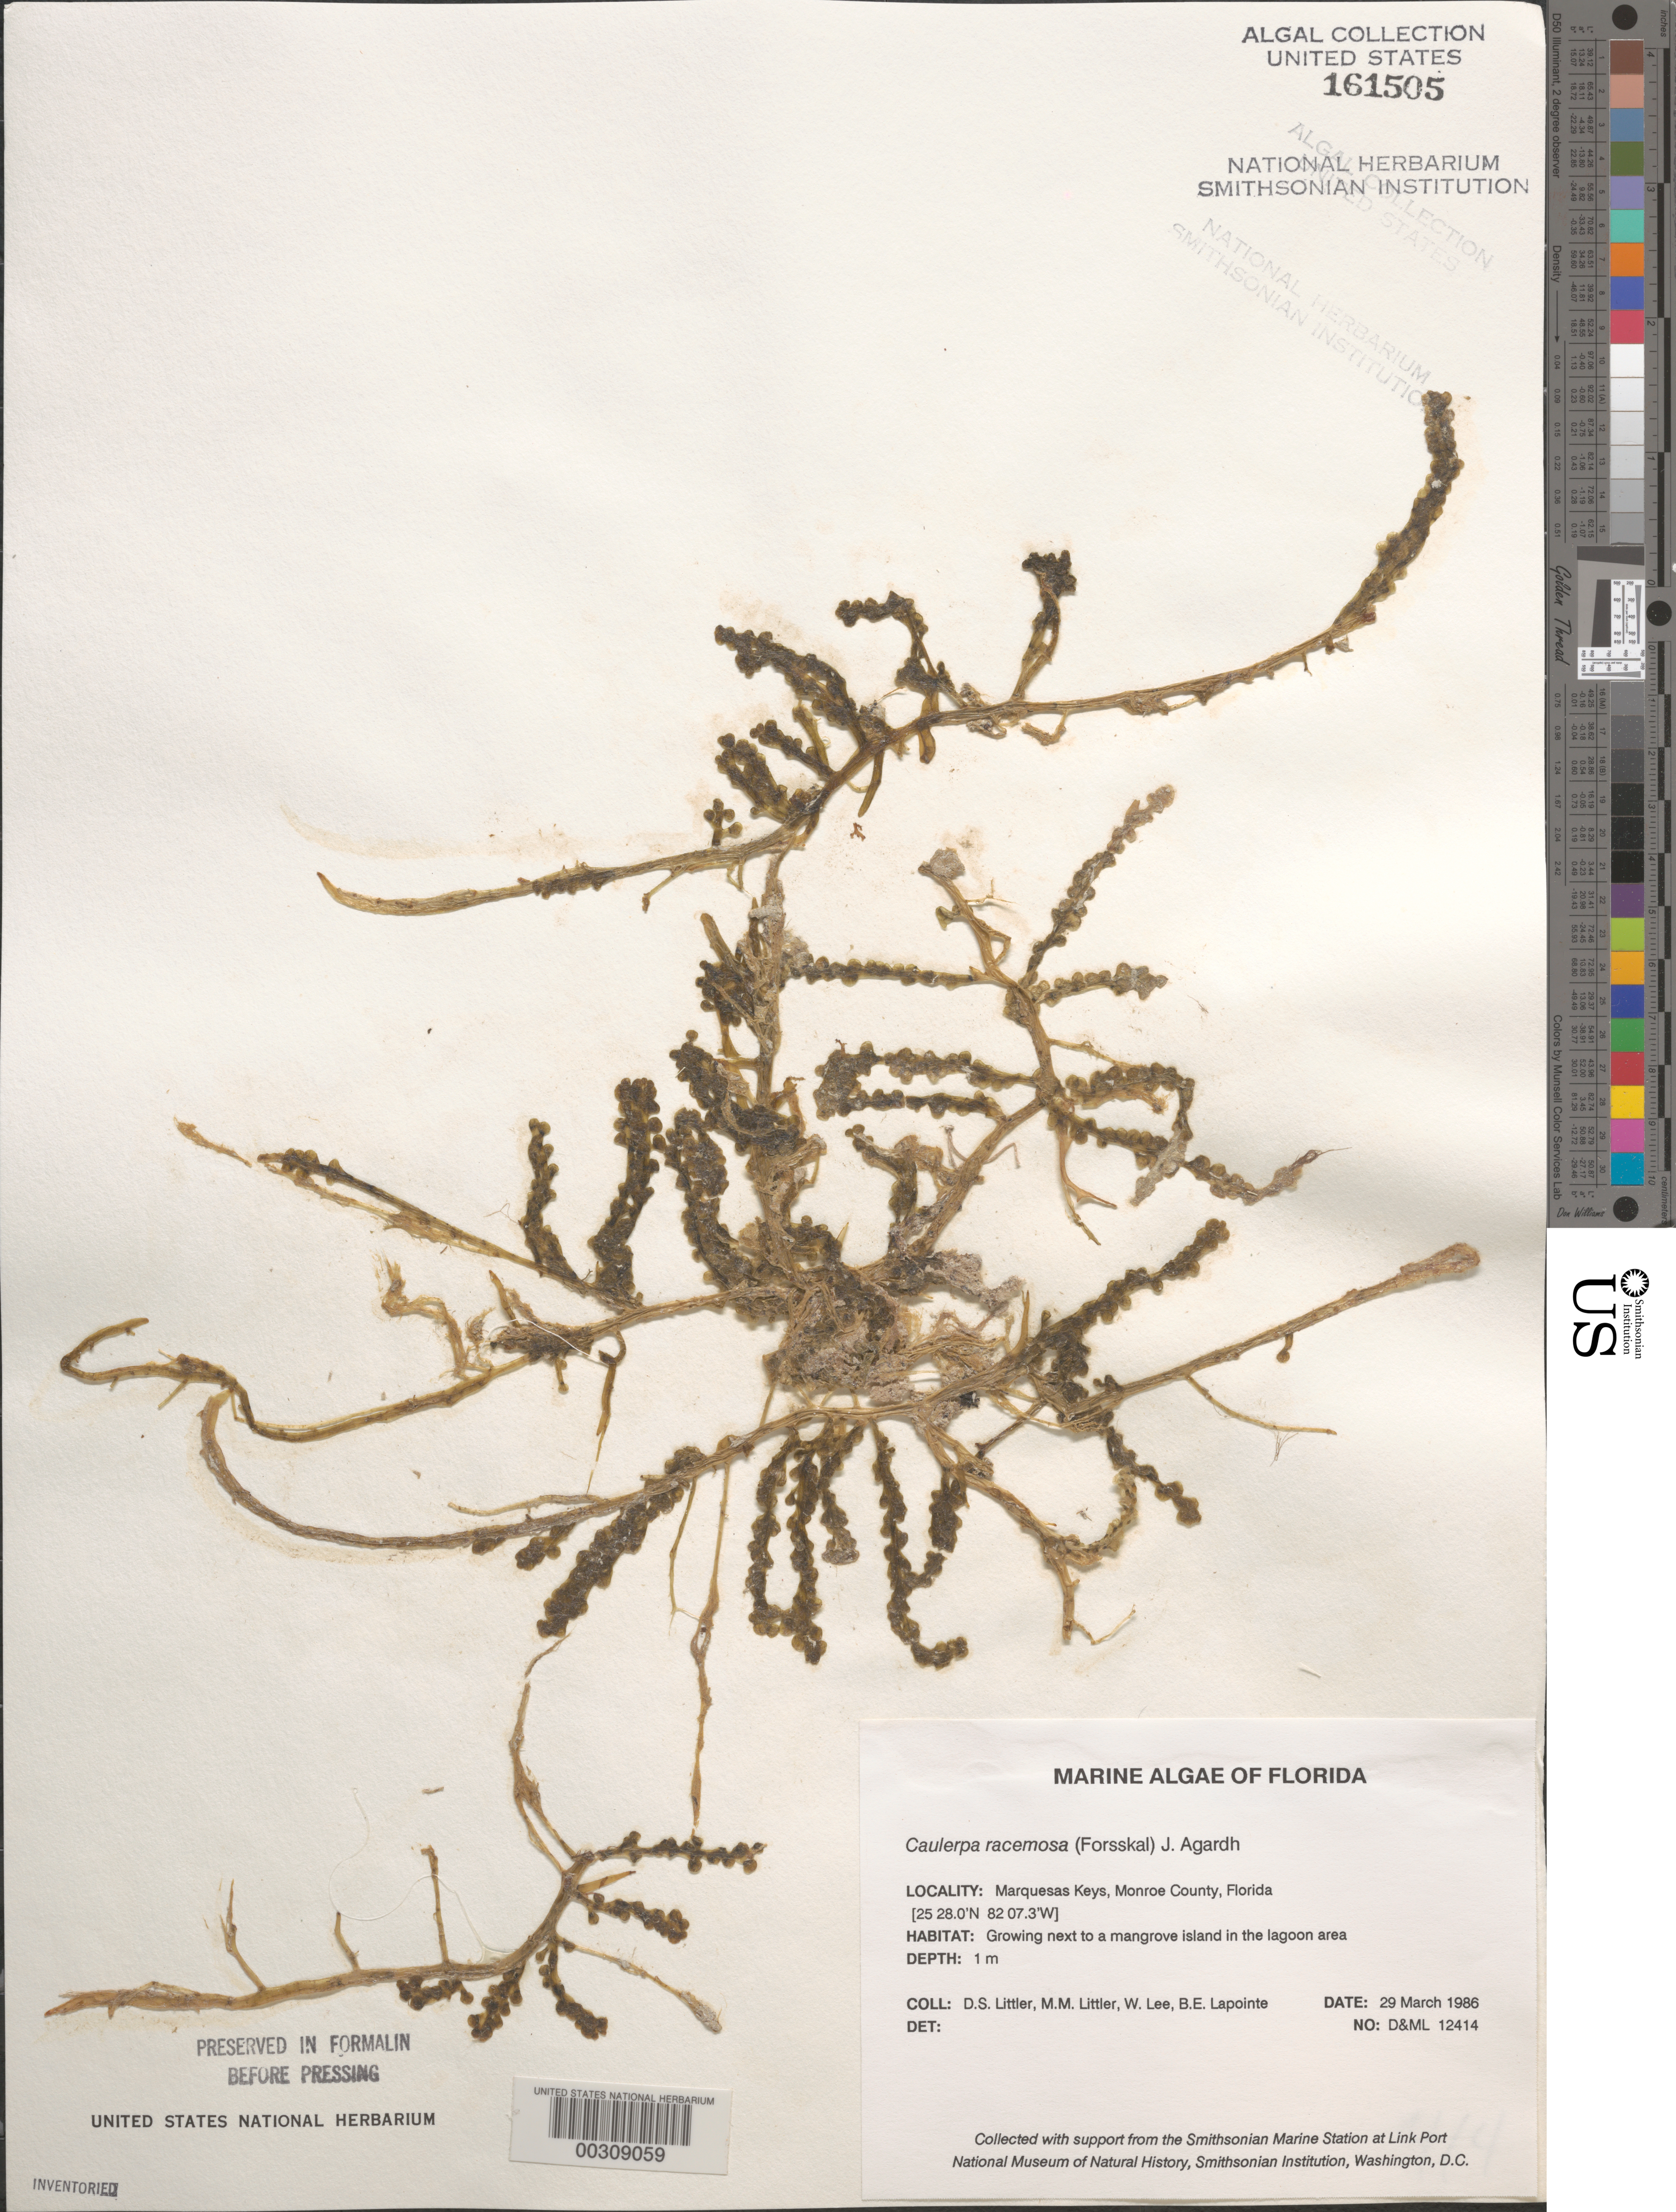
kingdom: Plantae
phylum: Chlorophyta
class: Ulvophyceae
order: Bryopsidales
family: Caulerpaceae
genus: Caulerpa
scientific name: Caulerpa racemosa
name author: (Forssk.) J. Agardh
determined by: Littler, D. S.; Littler, M. M.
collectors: D. S. Littler, M. M. Littler, W. Lee & B. Lapointe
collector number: D&ML 12414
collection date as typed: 29 Mar 1986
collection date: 1986-03-29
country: United States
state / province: Florida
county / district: Monroe County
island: Marquesas Keys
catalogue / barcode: US 161505